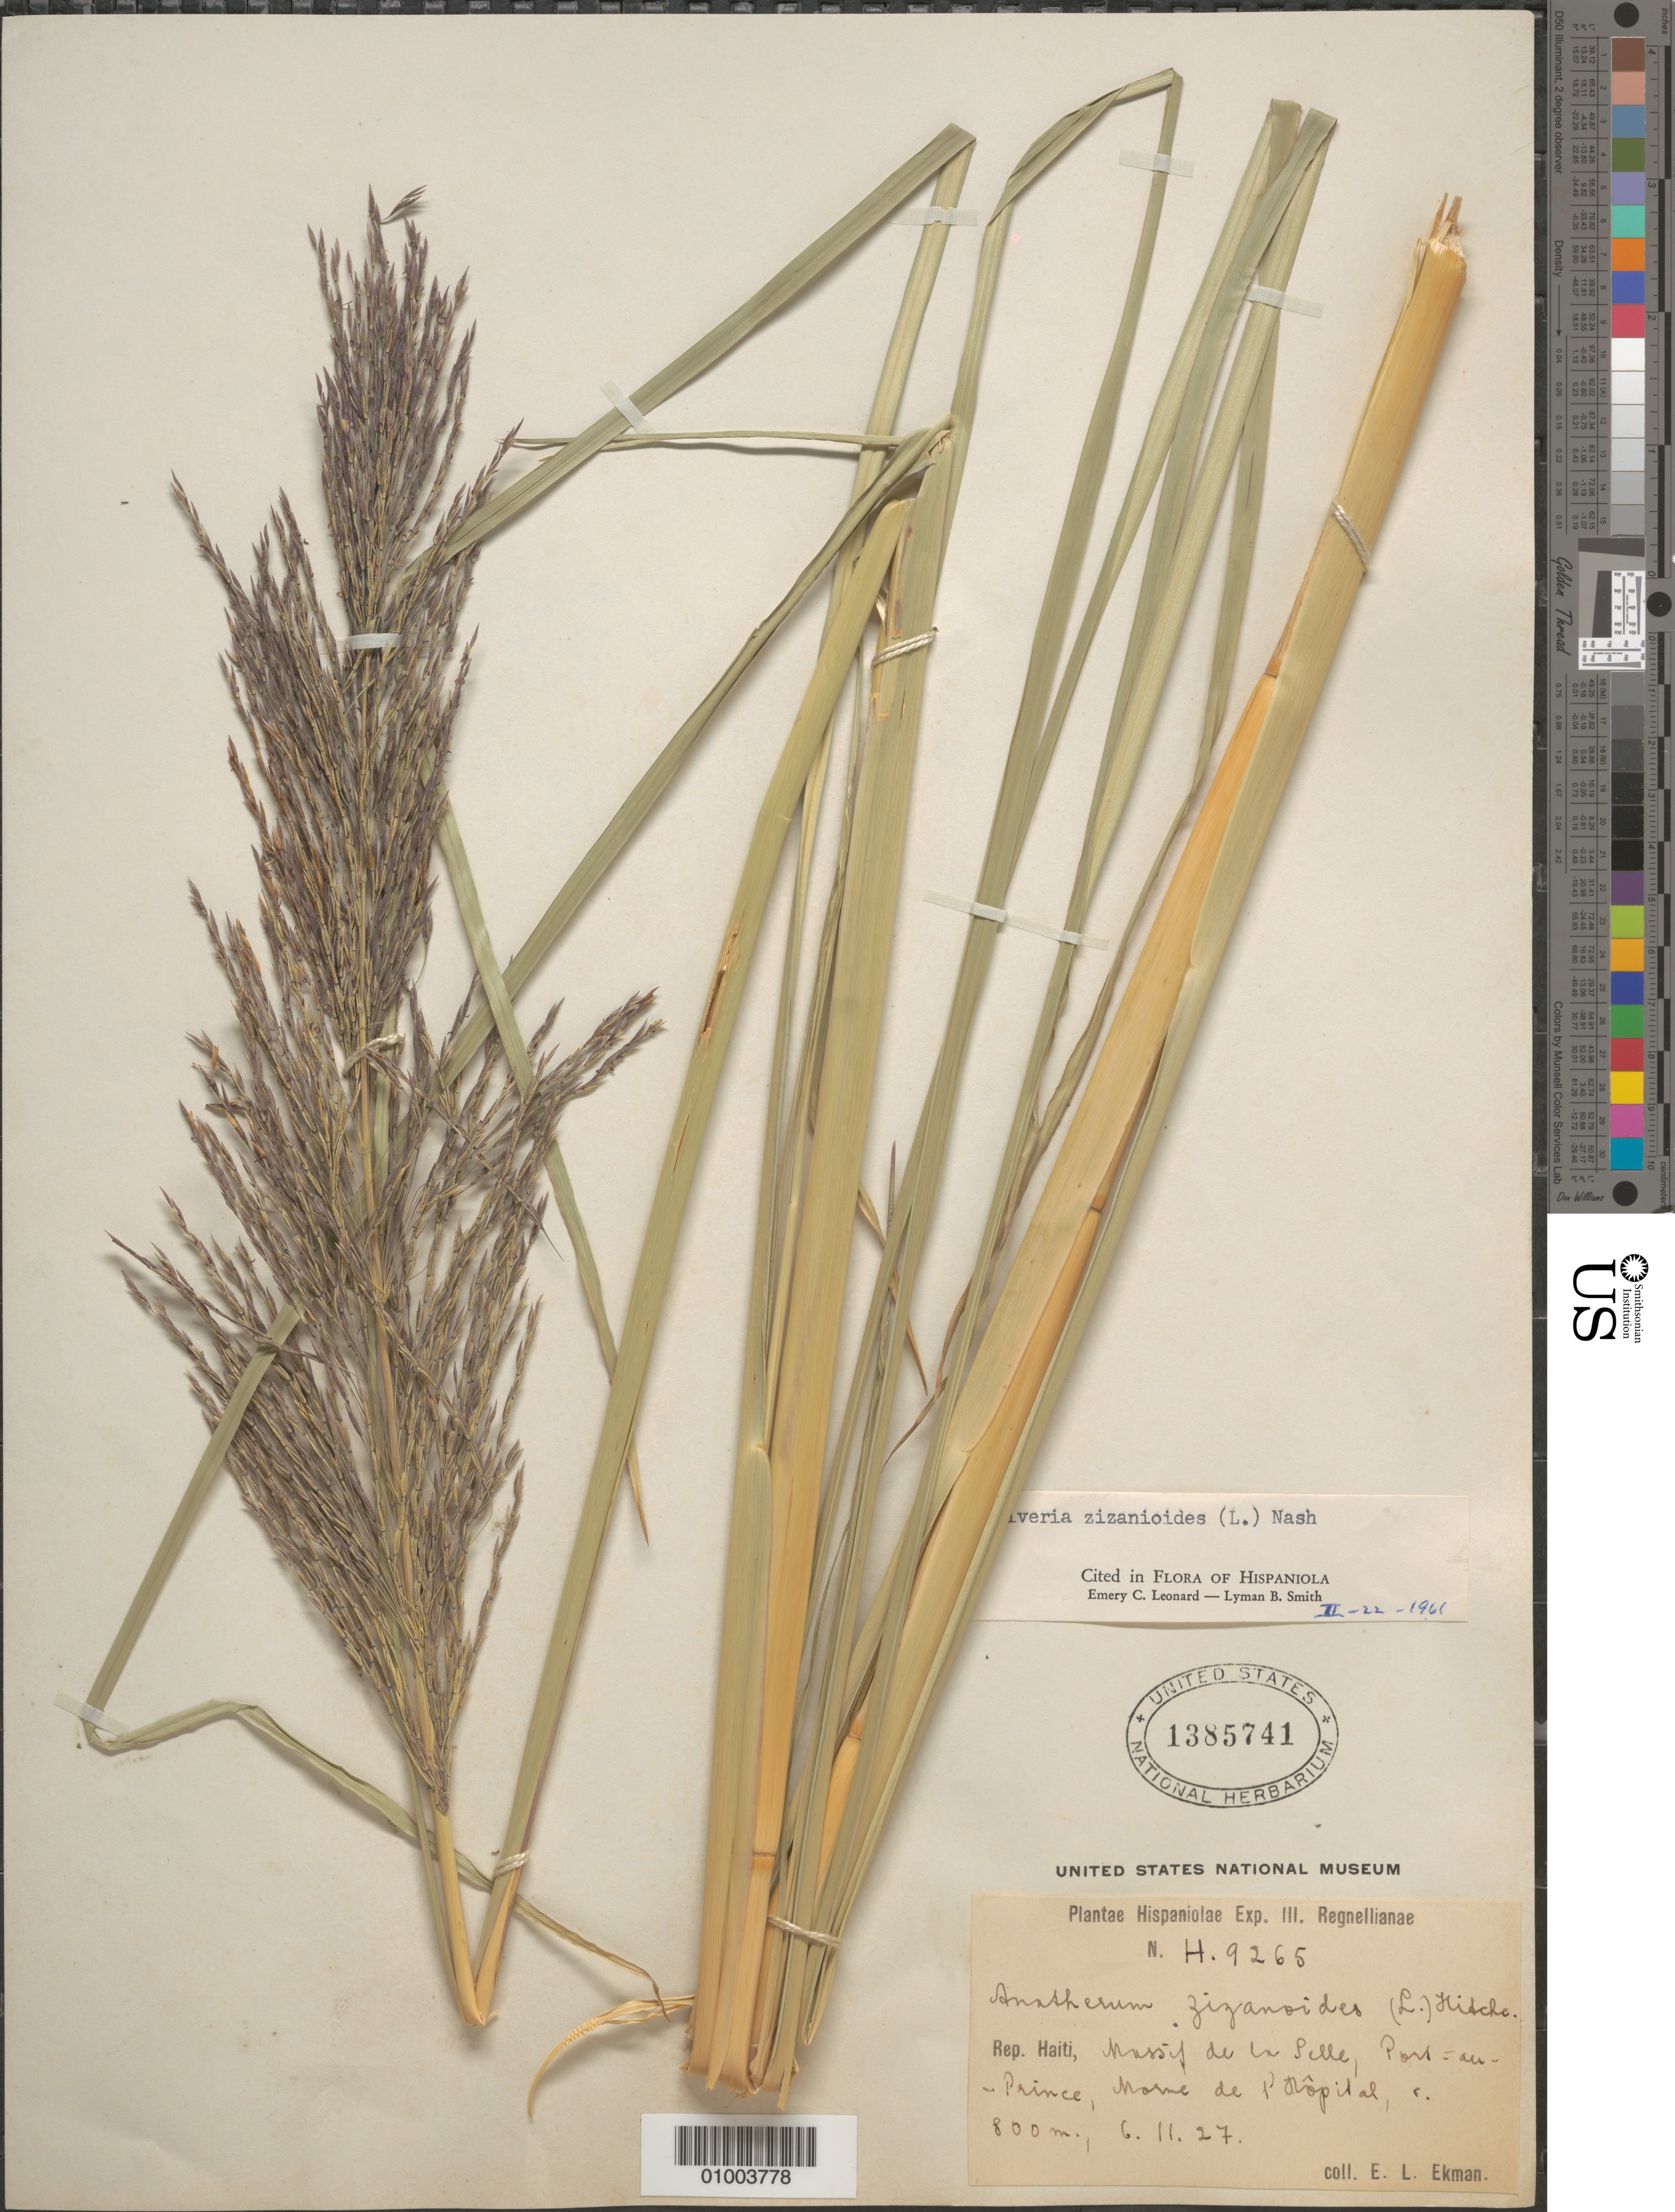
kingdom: Plantae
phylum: Tracheophyta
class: Liliopsida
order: Poales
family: Poaceae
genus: Vetiveria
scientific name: Vetiveria zizanioides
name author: (L.) Nash ex Small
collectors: E. L. Ekman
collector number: H 9265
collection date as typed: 06 Nov 1927 or 11 Jun 1927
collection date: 1927-06-11 or 1927-11-06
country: Haiti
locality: Part-au-Prince.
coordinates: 0 N, 0 E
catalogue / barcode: US 1385741